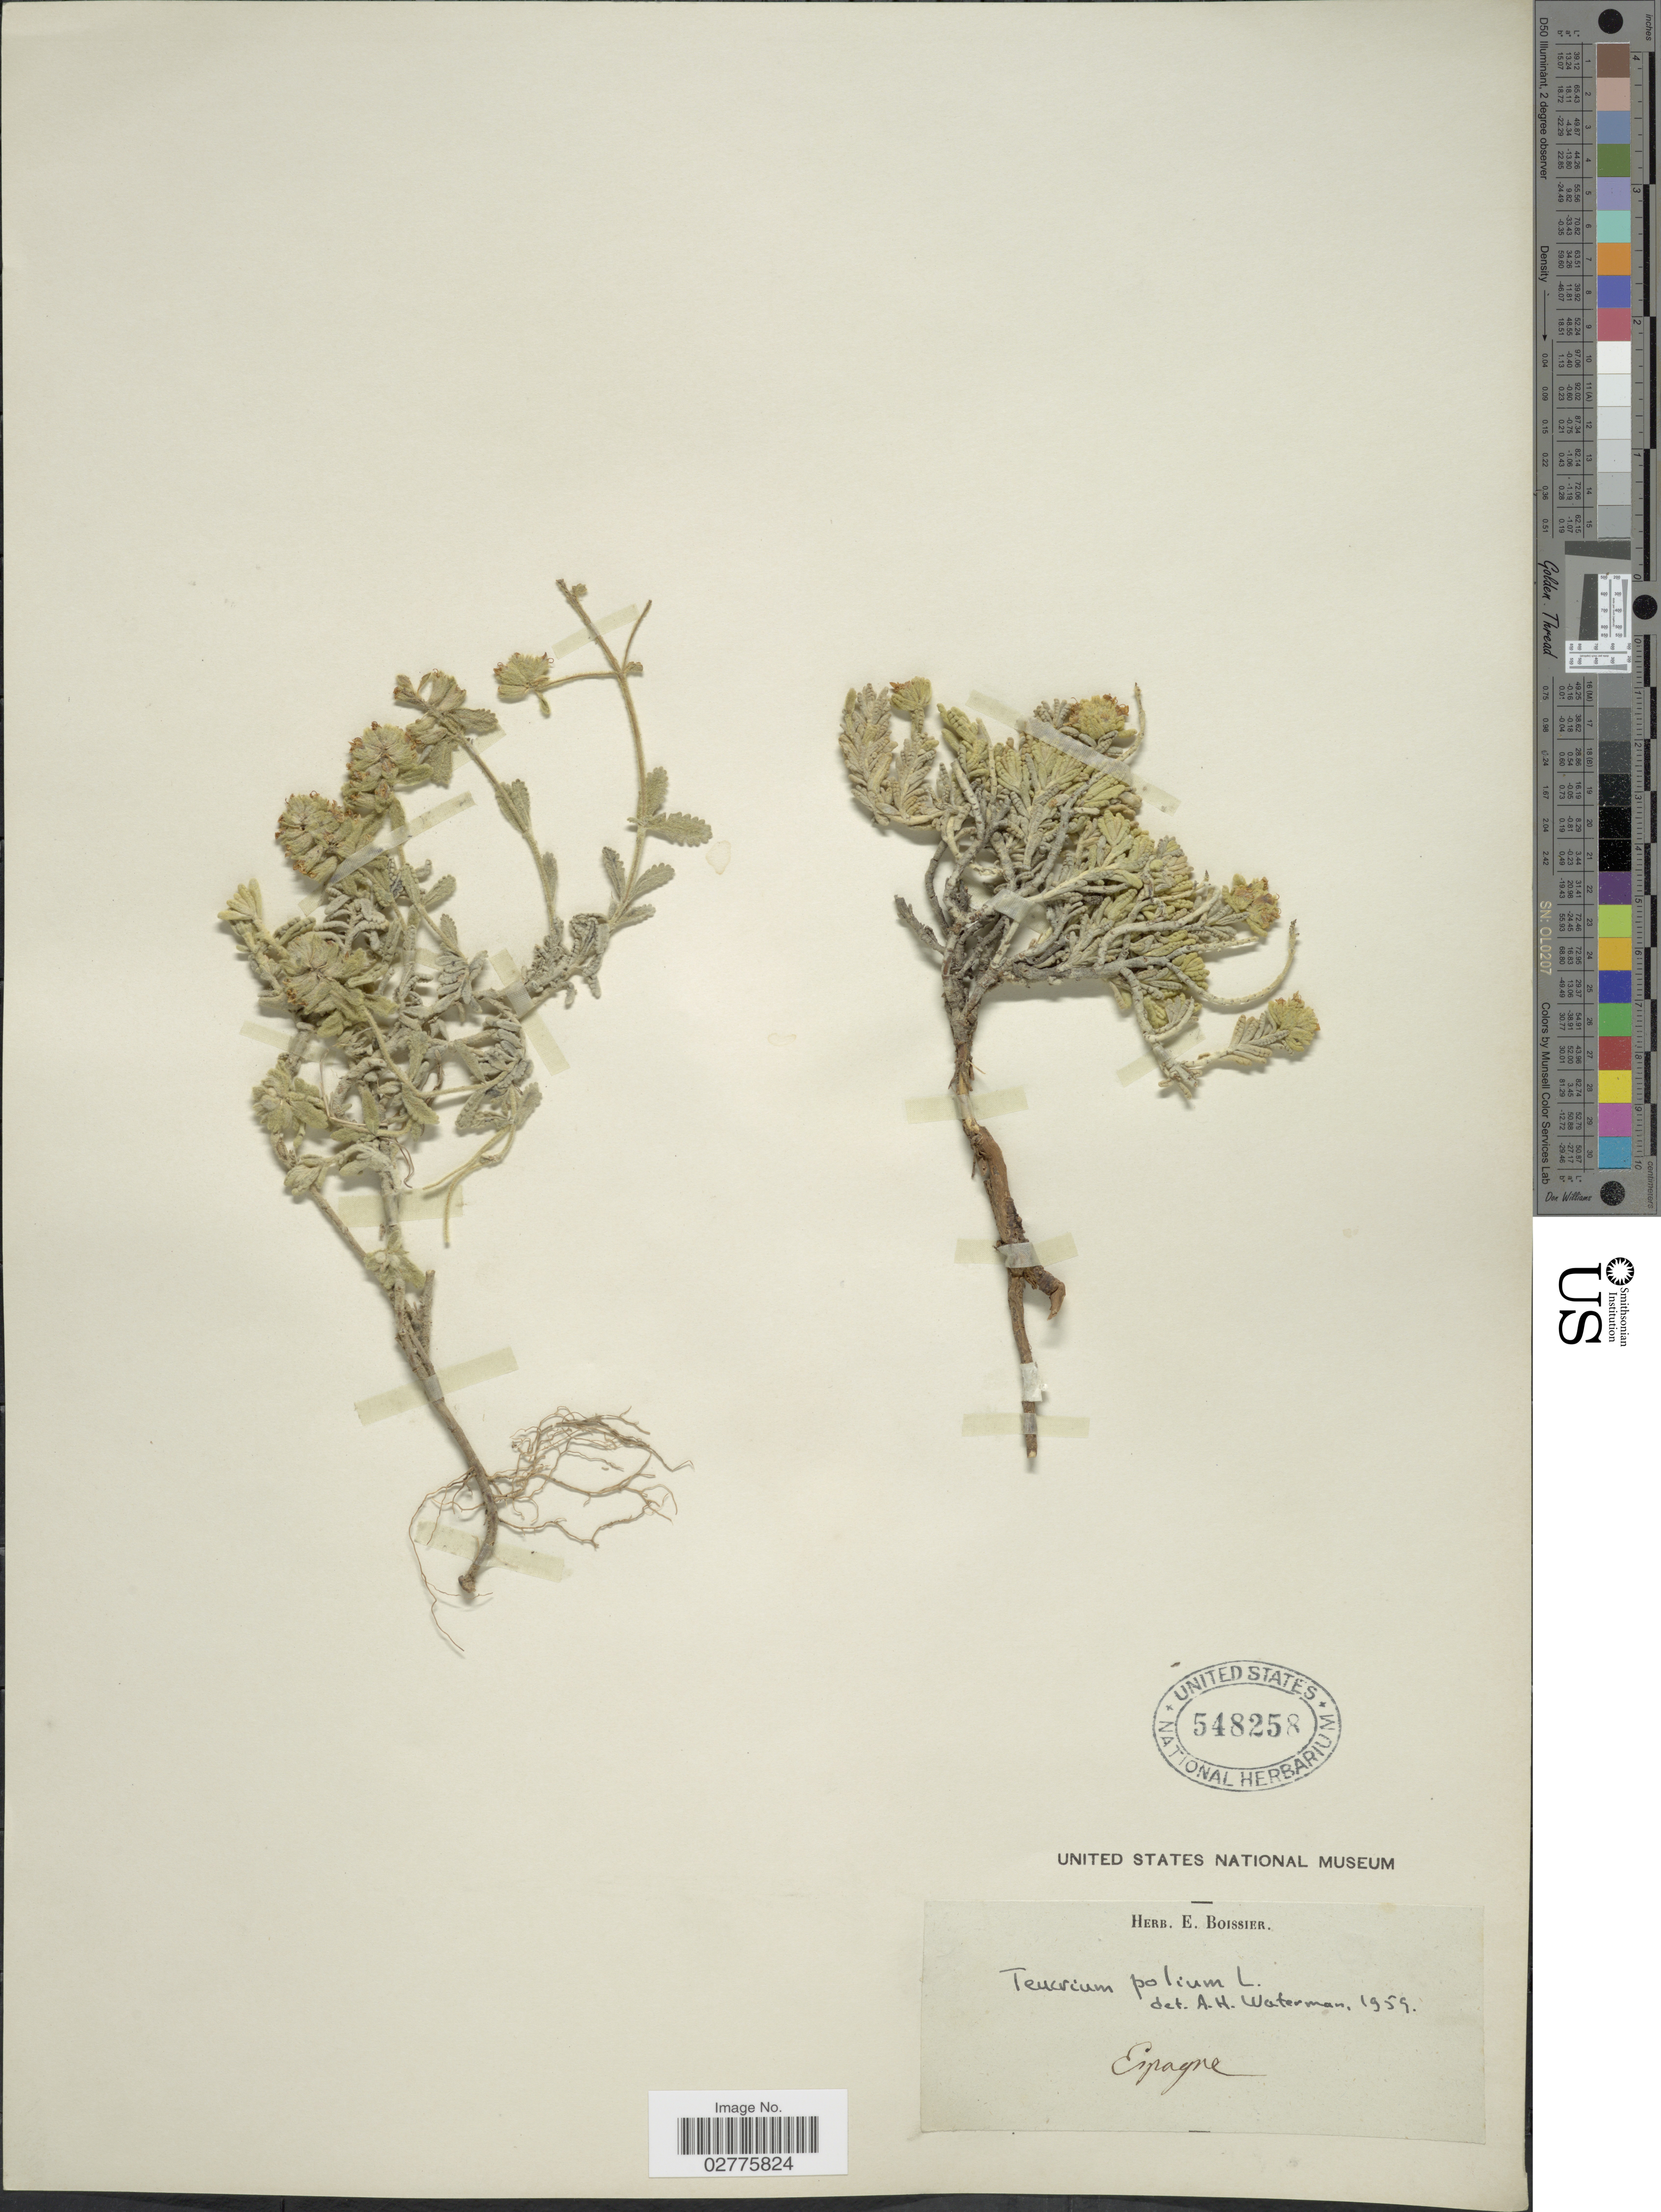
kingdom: Plantae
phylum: Tracheophyta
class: Magnoliopsida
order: Lamiales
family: Lamiaceae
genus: Teucrium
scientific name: Teucrium polium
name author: L.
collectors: -- Boissier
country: Spain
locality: Espagne.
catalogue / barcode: US 548258